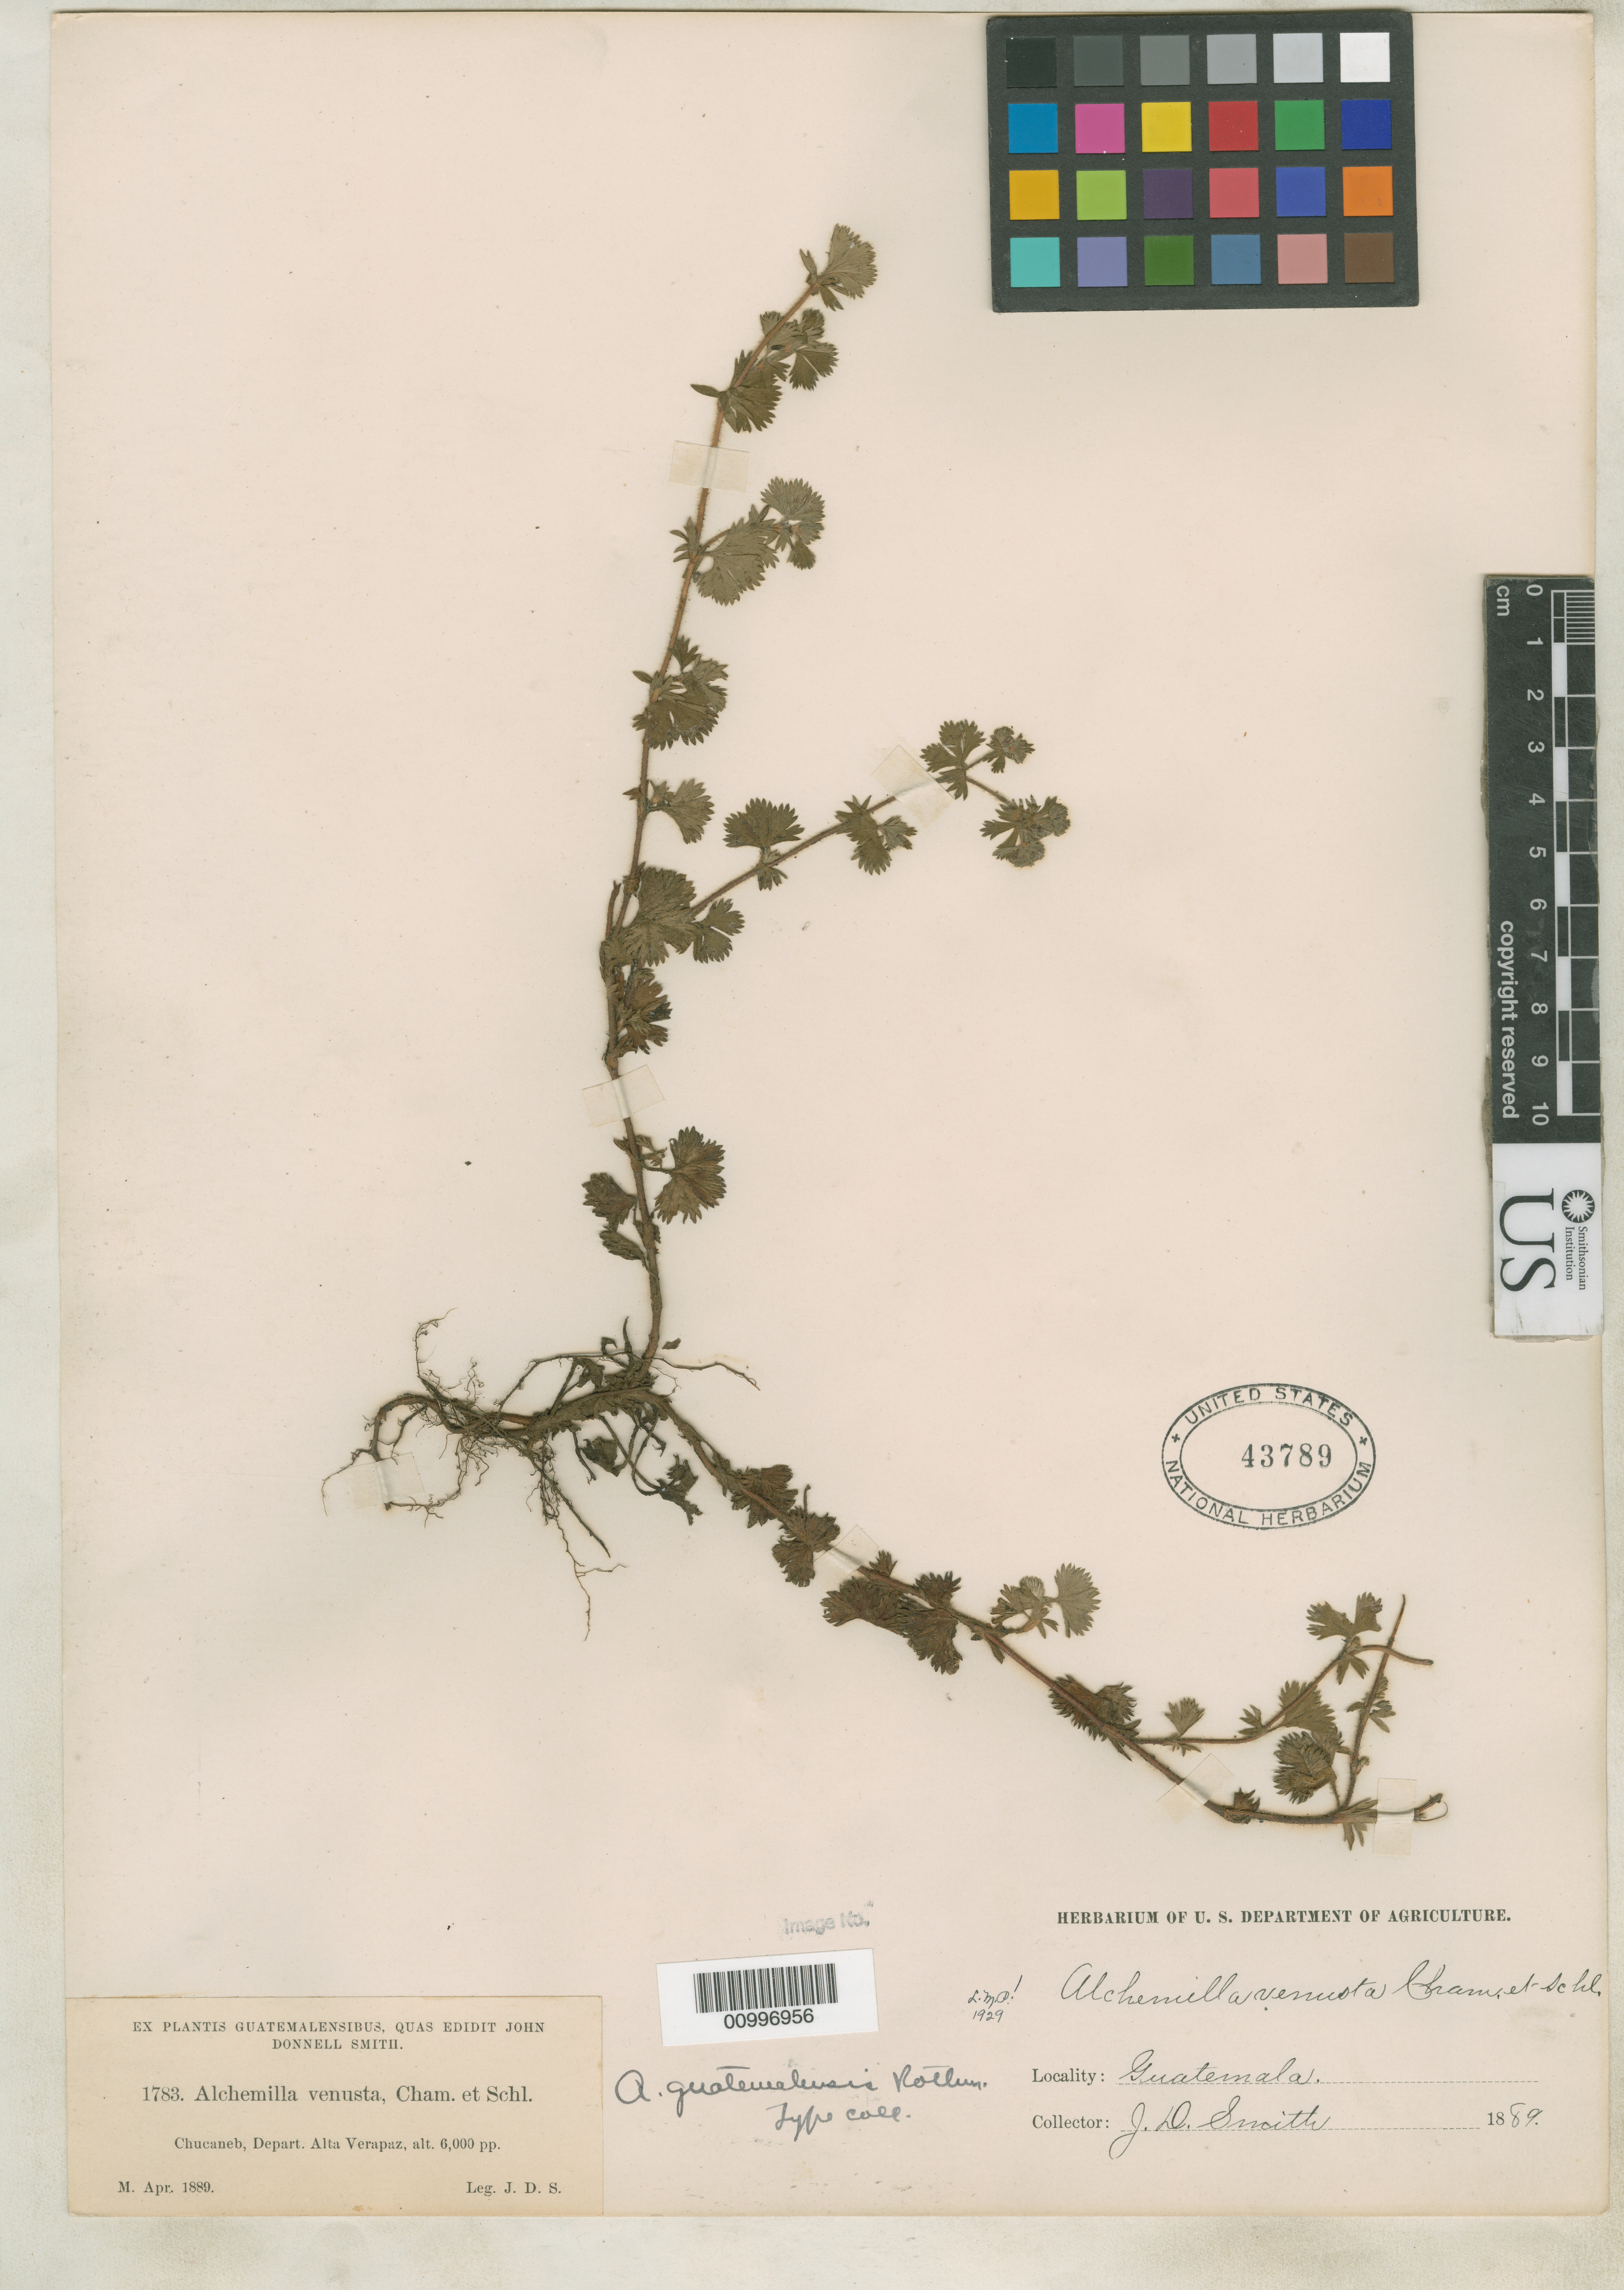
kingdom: Plantae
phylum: Tracheophyta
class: Magnoliopsida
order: Rosales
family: Rosaceae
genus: Alchemilla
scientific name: Alchemilla guatemalensis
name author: Rothmaler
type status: Isotype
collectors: J. Donnell Smith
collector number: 1783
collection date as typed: Apr 1889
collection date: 1889-04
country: Guatemala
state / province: Alta Verapaz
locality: Chucaneb.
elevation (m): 1829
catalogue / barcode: US 43789